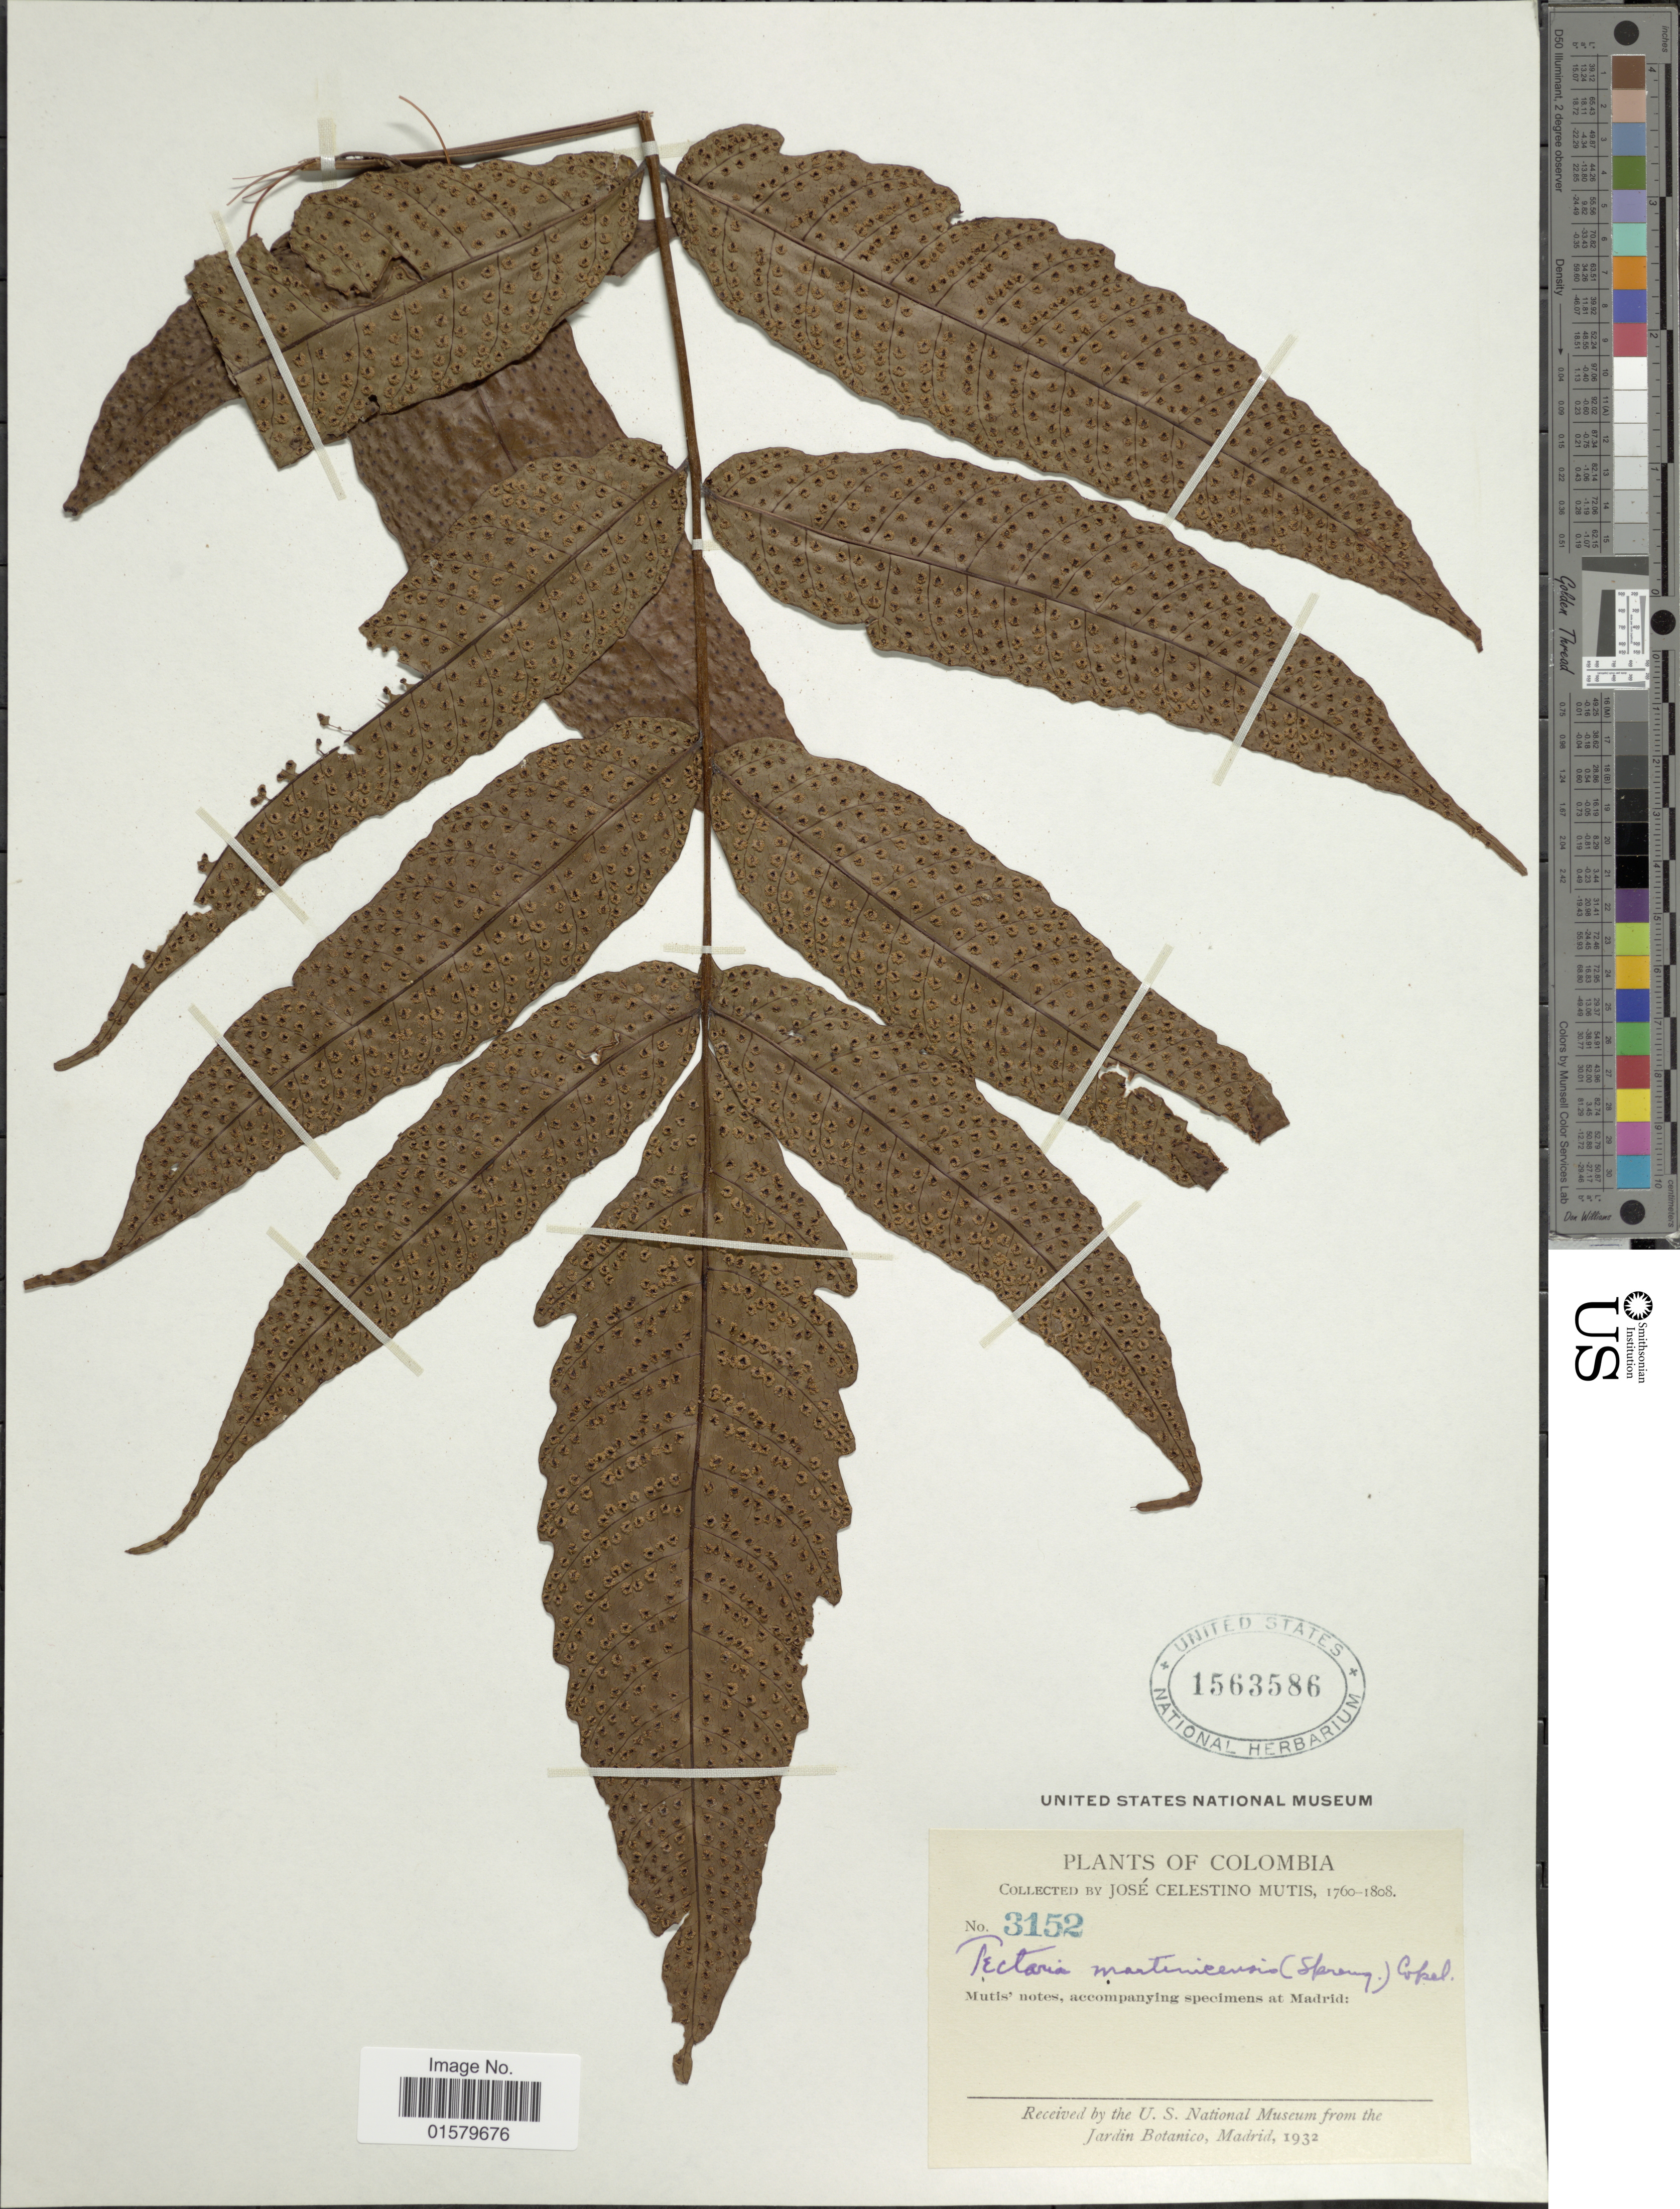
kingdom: Plantae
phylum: Tracheophyta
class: Polypodiopsida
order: Polypodiales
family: Tectariaceae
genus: Tectaria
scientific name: Tectaria incisa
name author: Cav.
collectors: J. C. B. Mutis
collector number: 3152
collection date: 1760/1808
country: Colombia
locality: Mutis' notes, accompanying specimens at Madrid:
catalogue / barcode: US 1563586